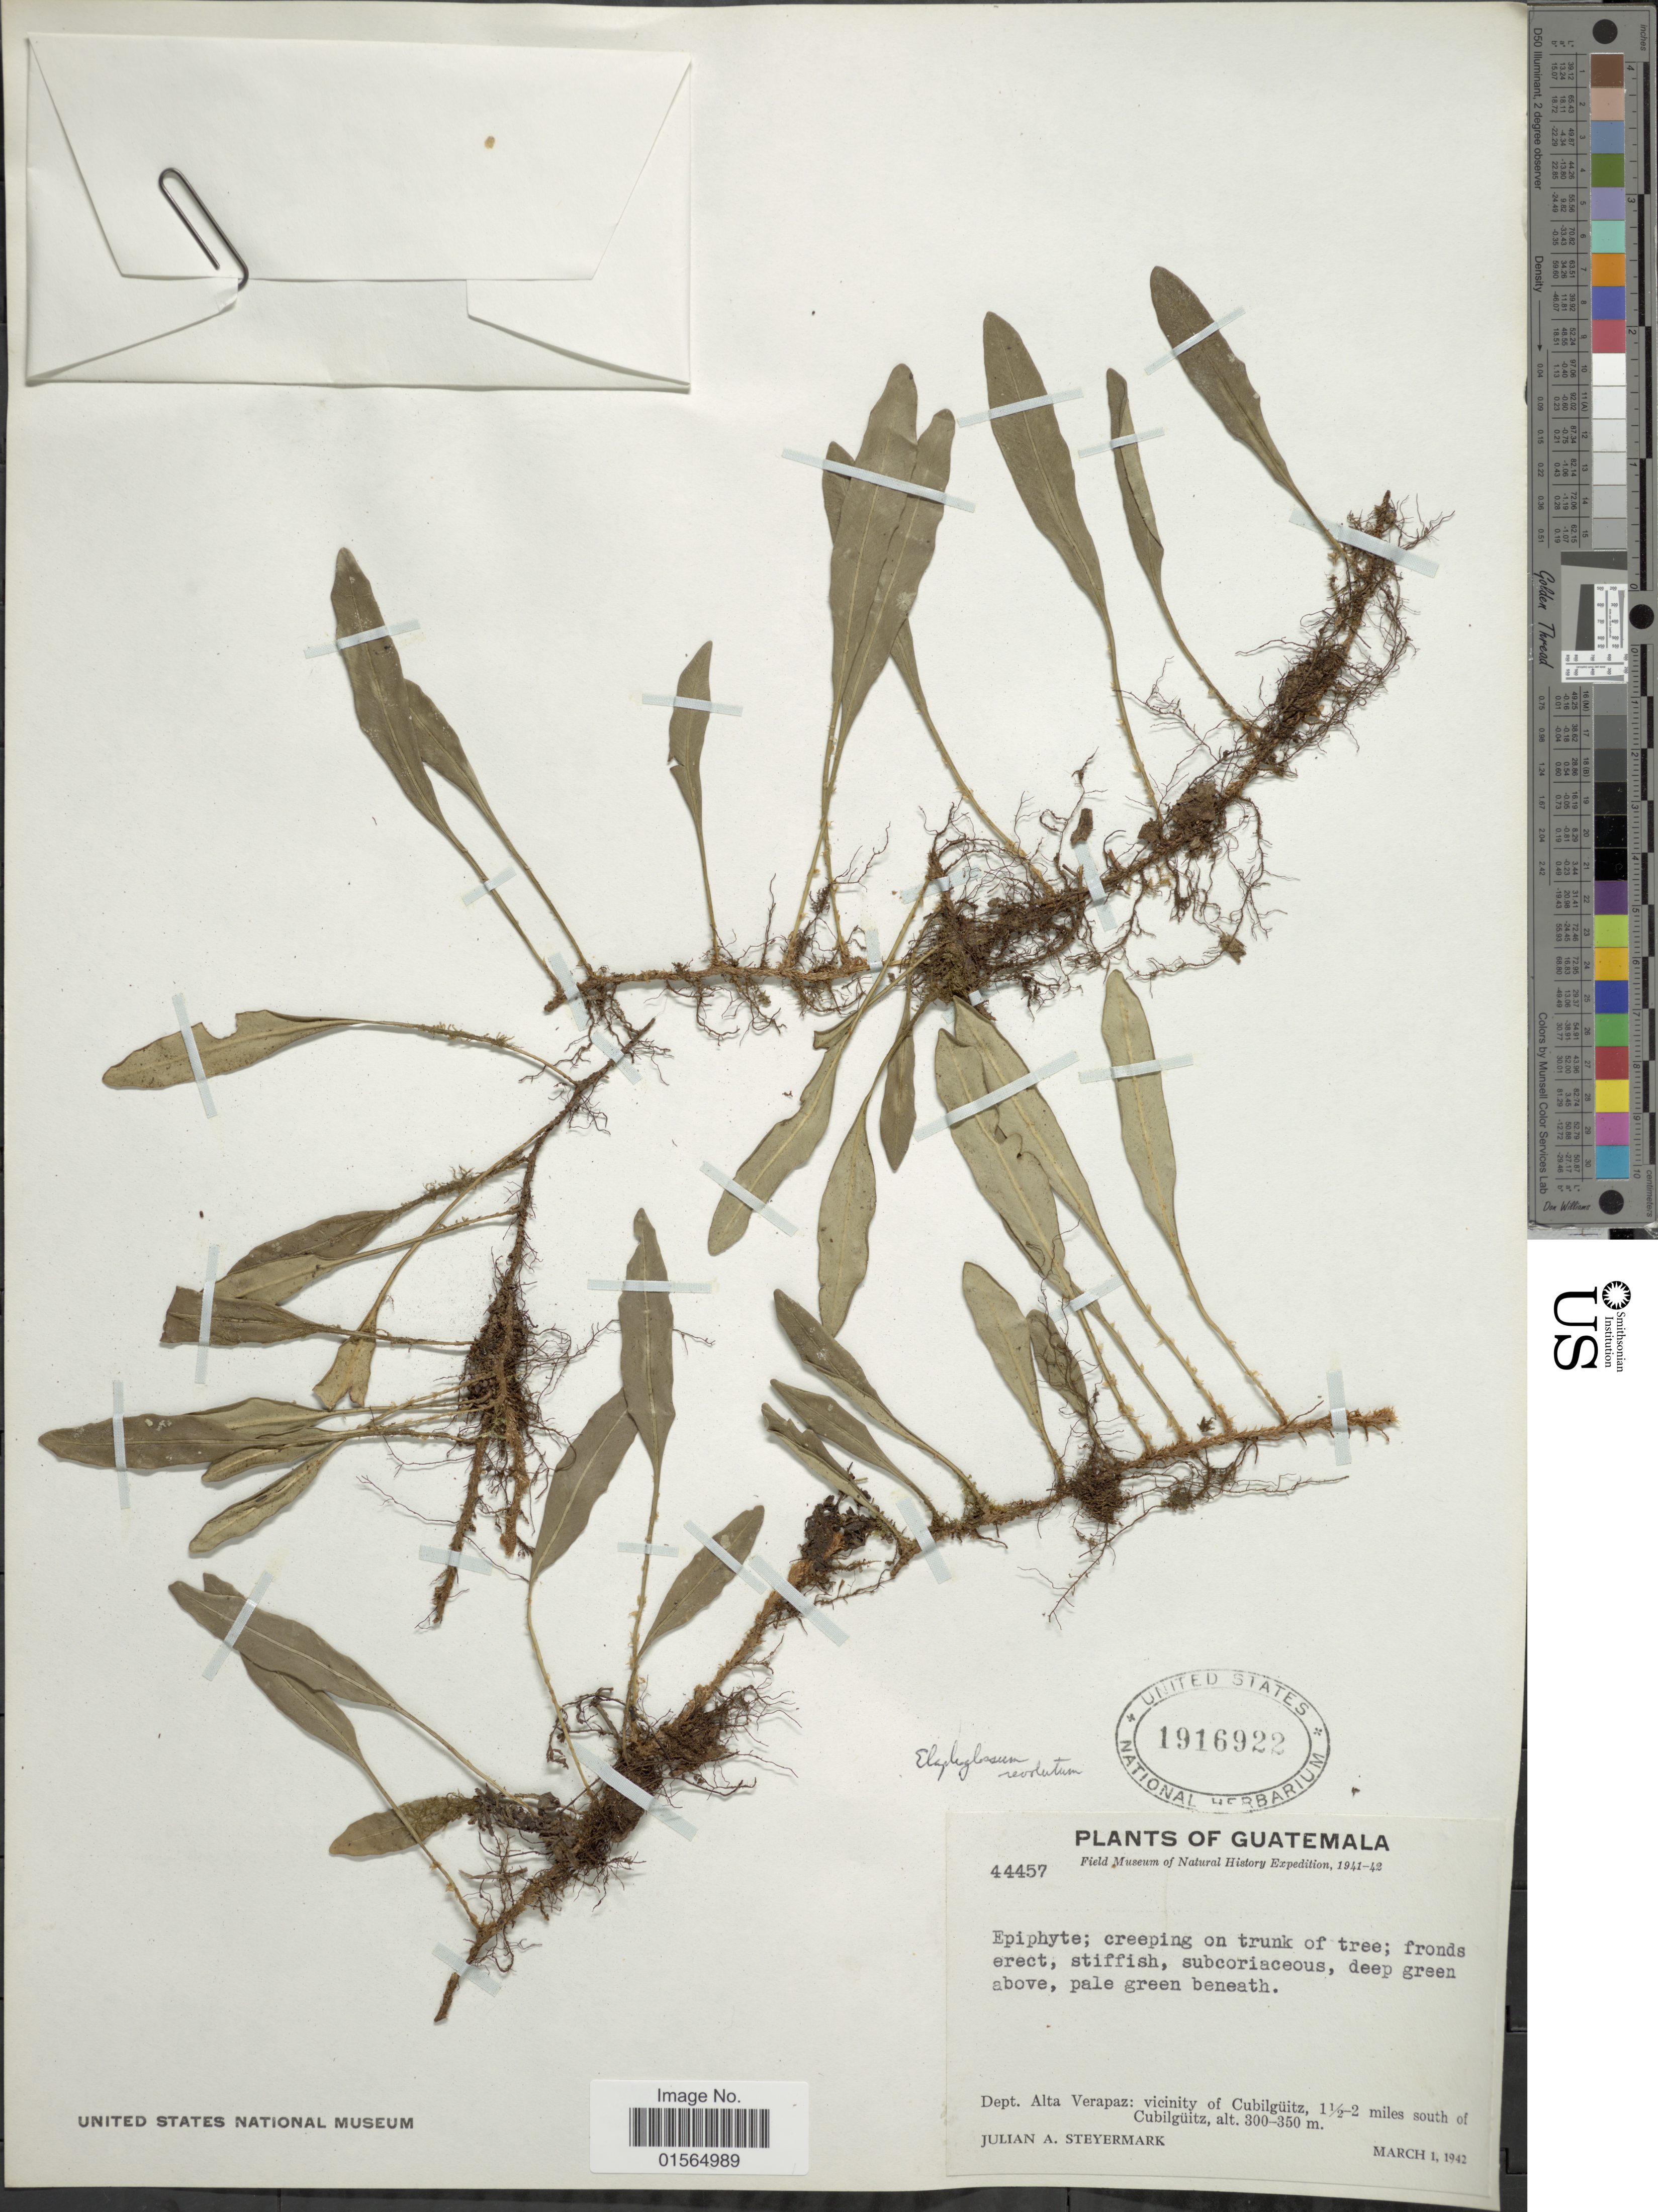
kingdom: Plantae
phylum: Tracheophyta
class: Polypodiopsida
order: Polypodiales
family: Dryopteridaceae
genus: Elaphoglossum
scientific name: Elaphoglossum revolutum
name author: (Liebm.) T. Moore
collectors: J. Steyermark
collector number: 44457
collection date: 1942-03-01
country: Guatemala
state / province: Alta Verapaz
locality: Vicinity of Cubilquitz, 1 ½ - 2 miles south of Cubliguitz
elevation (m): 300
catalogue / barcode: US 1916922